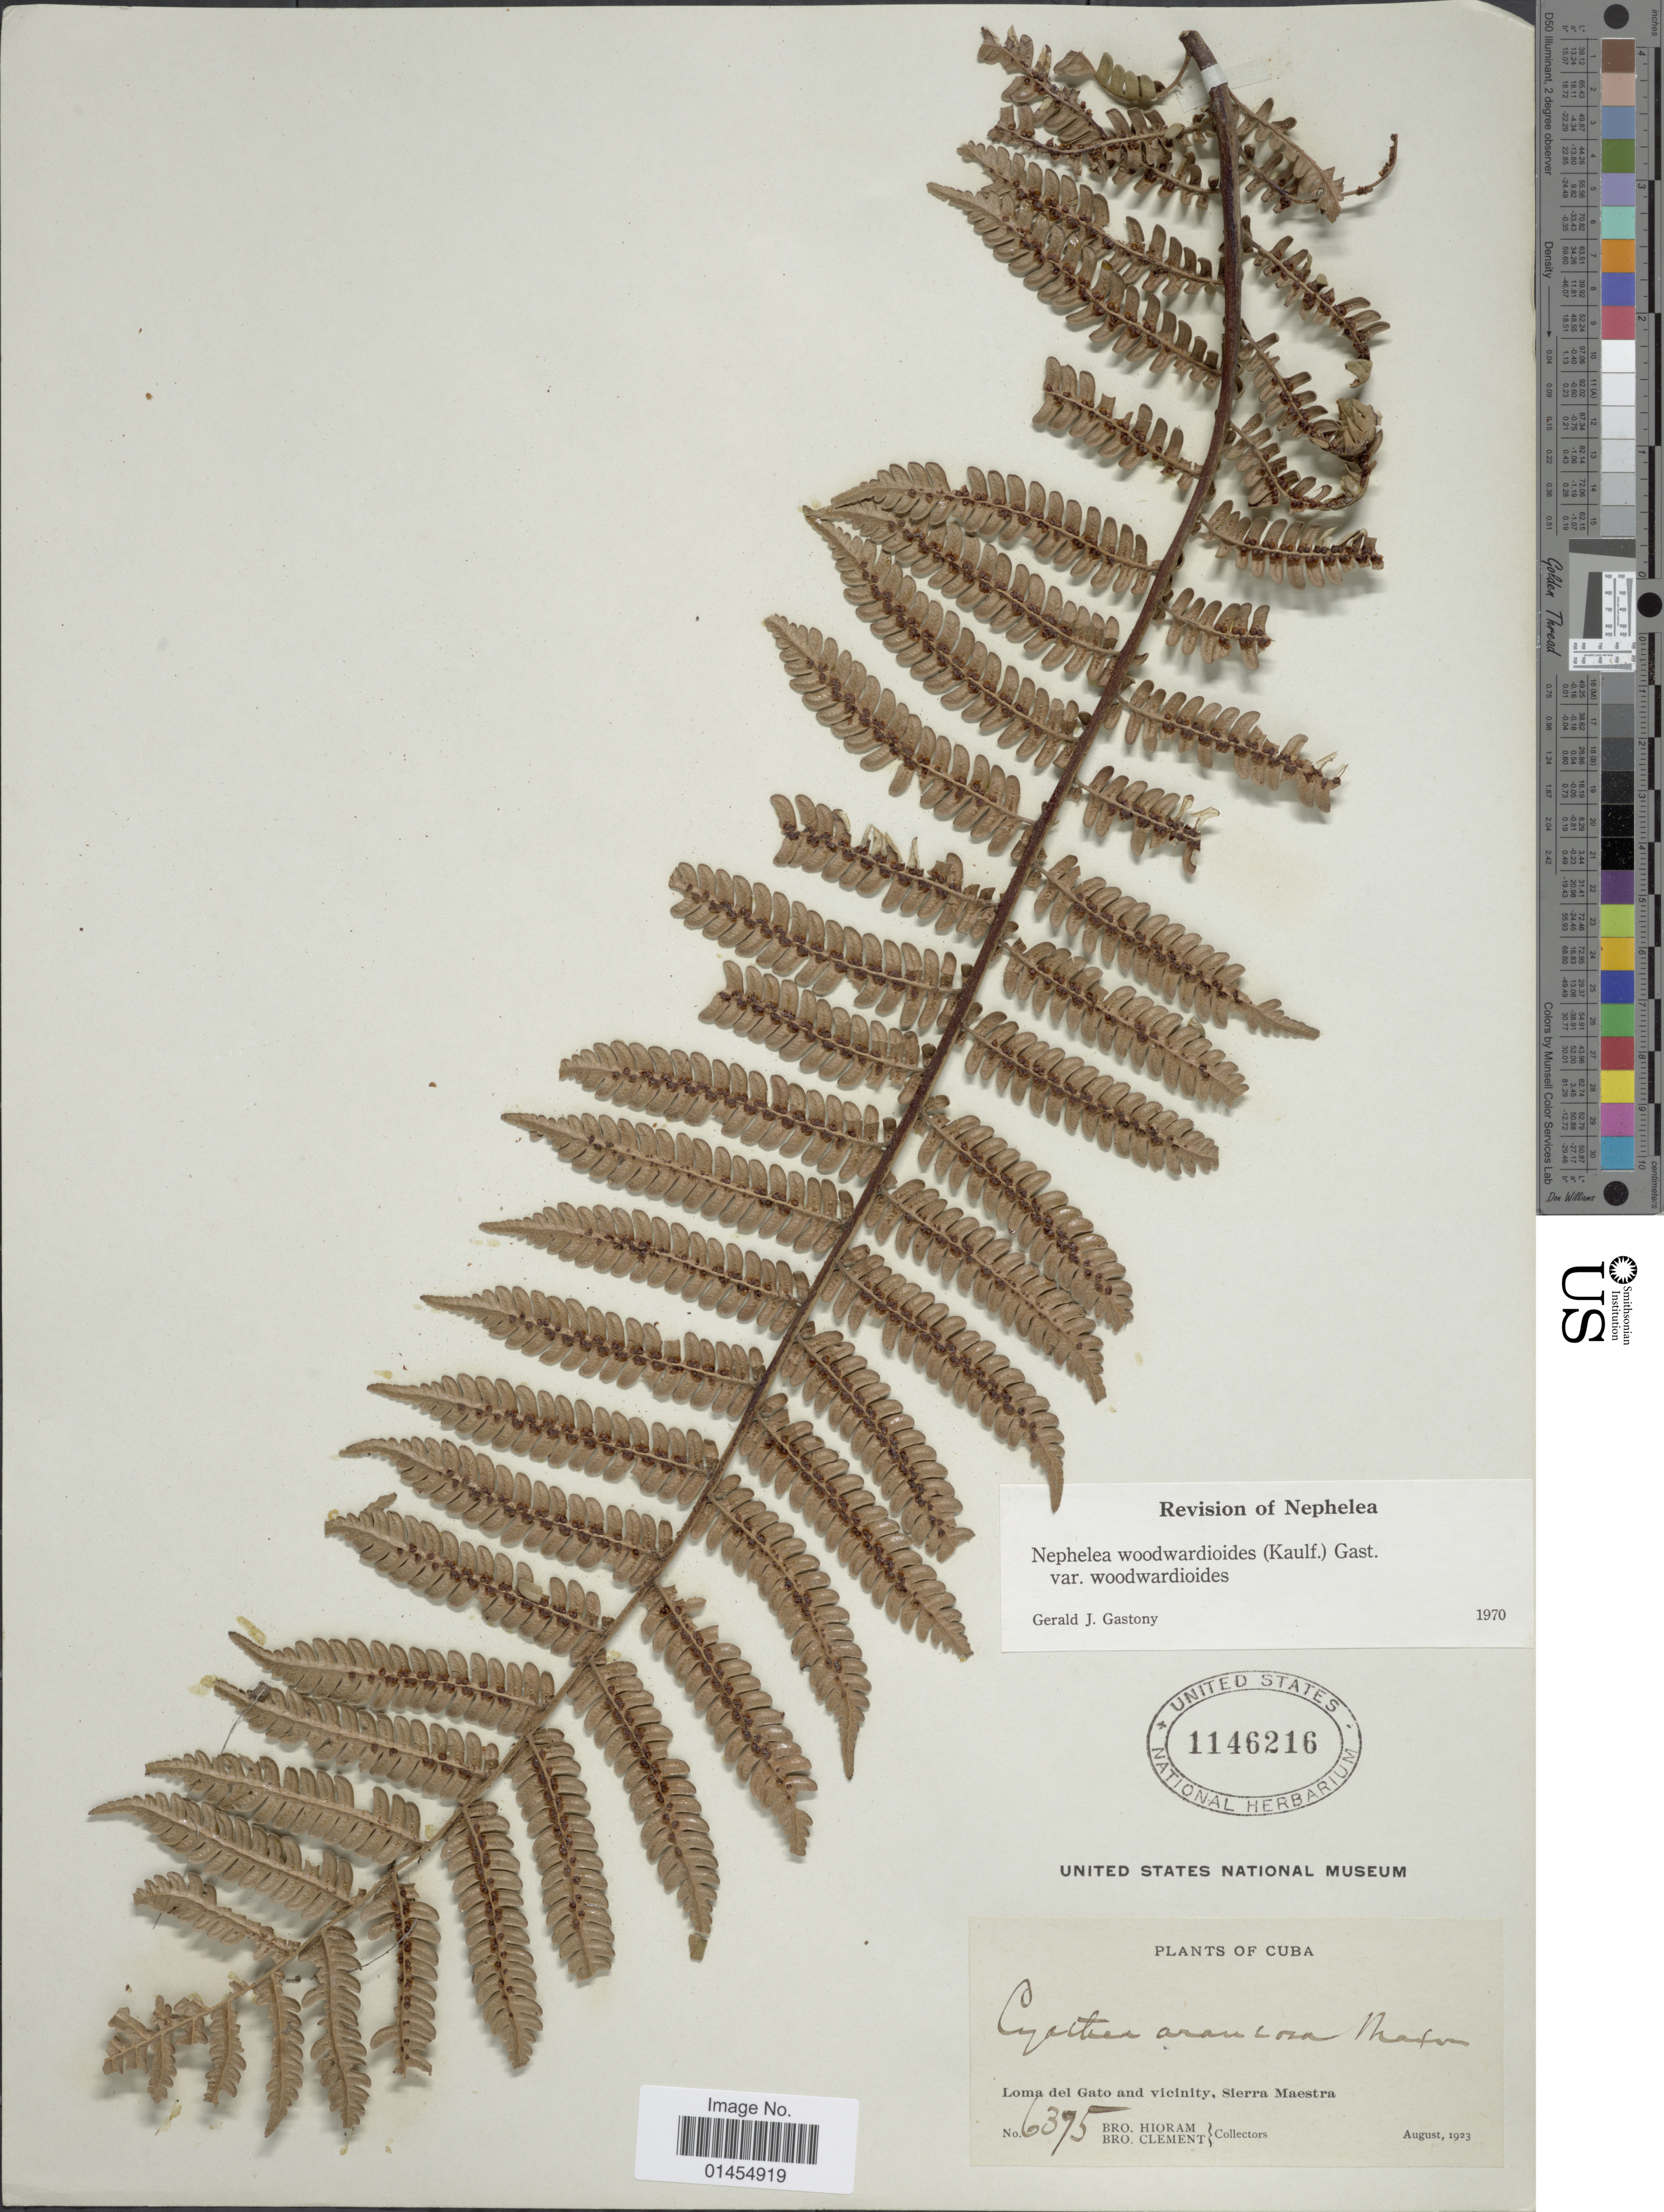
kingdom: Plantae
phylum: Tracheophyta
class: Polypodiopsida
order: Cyatheales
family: Cyatheaceae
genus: Alsophila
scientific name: Alsophila woodwardioides var. woodwardioides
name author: (Kaulf.) D.S. Conant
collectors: Bro. Hioram & B. Clement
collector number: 6375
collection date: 1923-08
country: Cuba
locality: Loma del Gato and vicinity, Sierra Maestra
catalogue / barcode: US 1146216